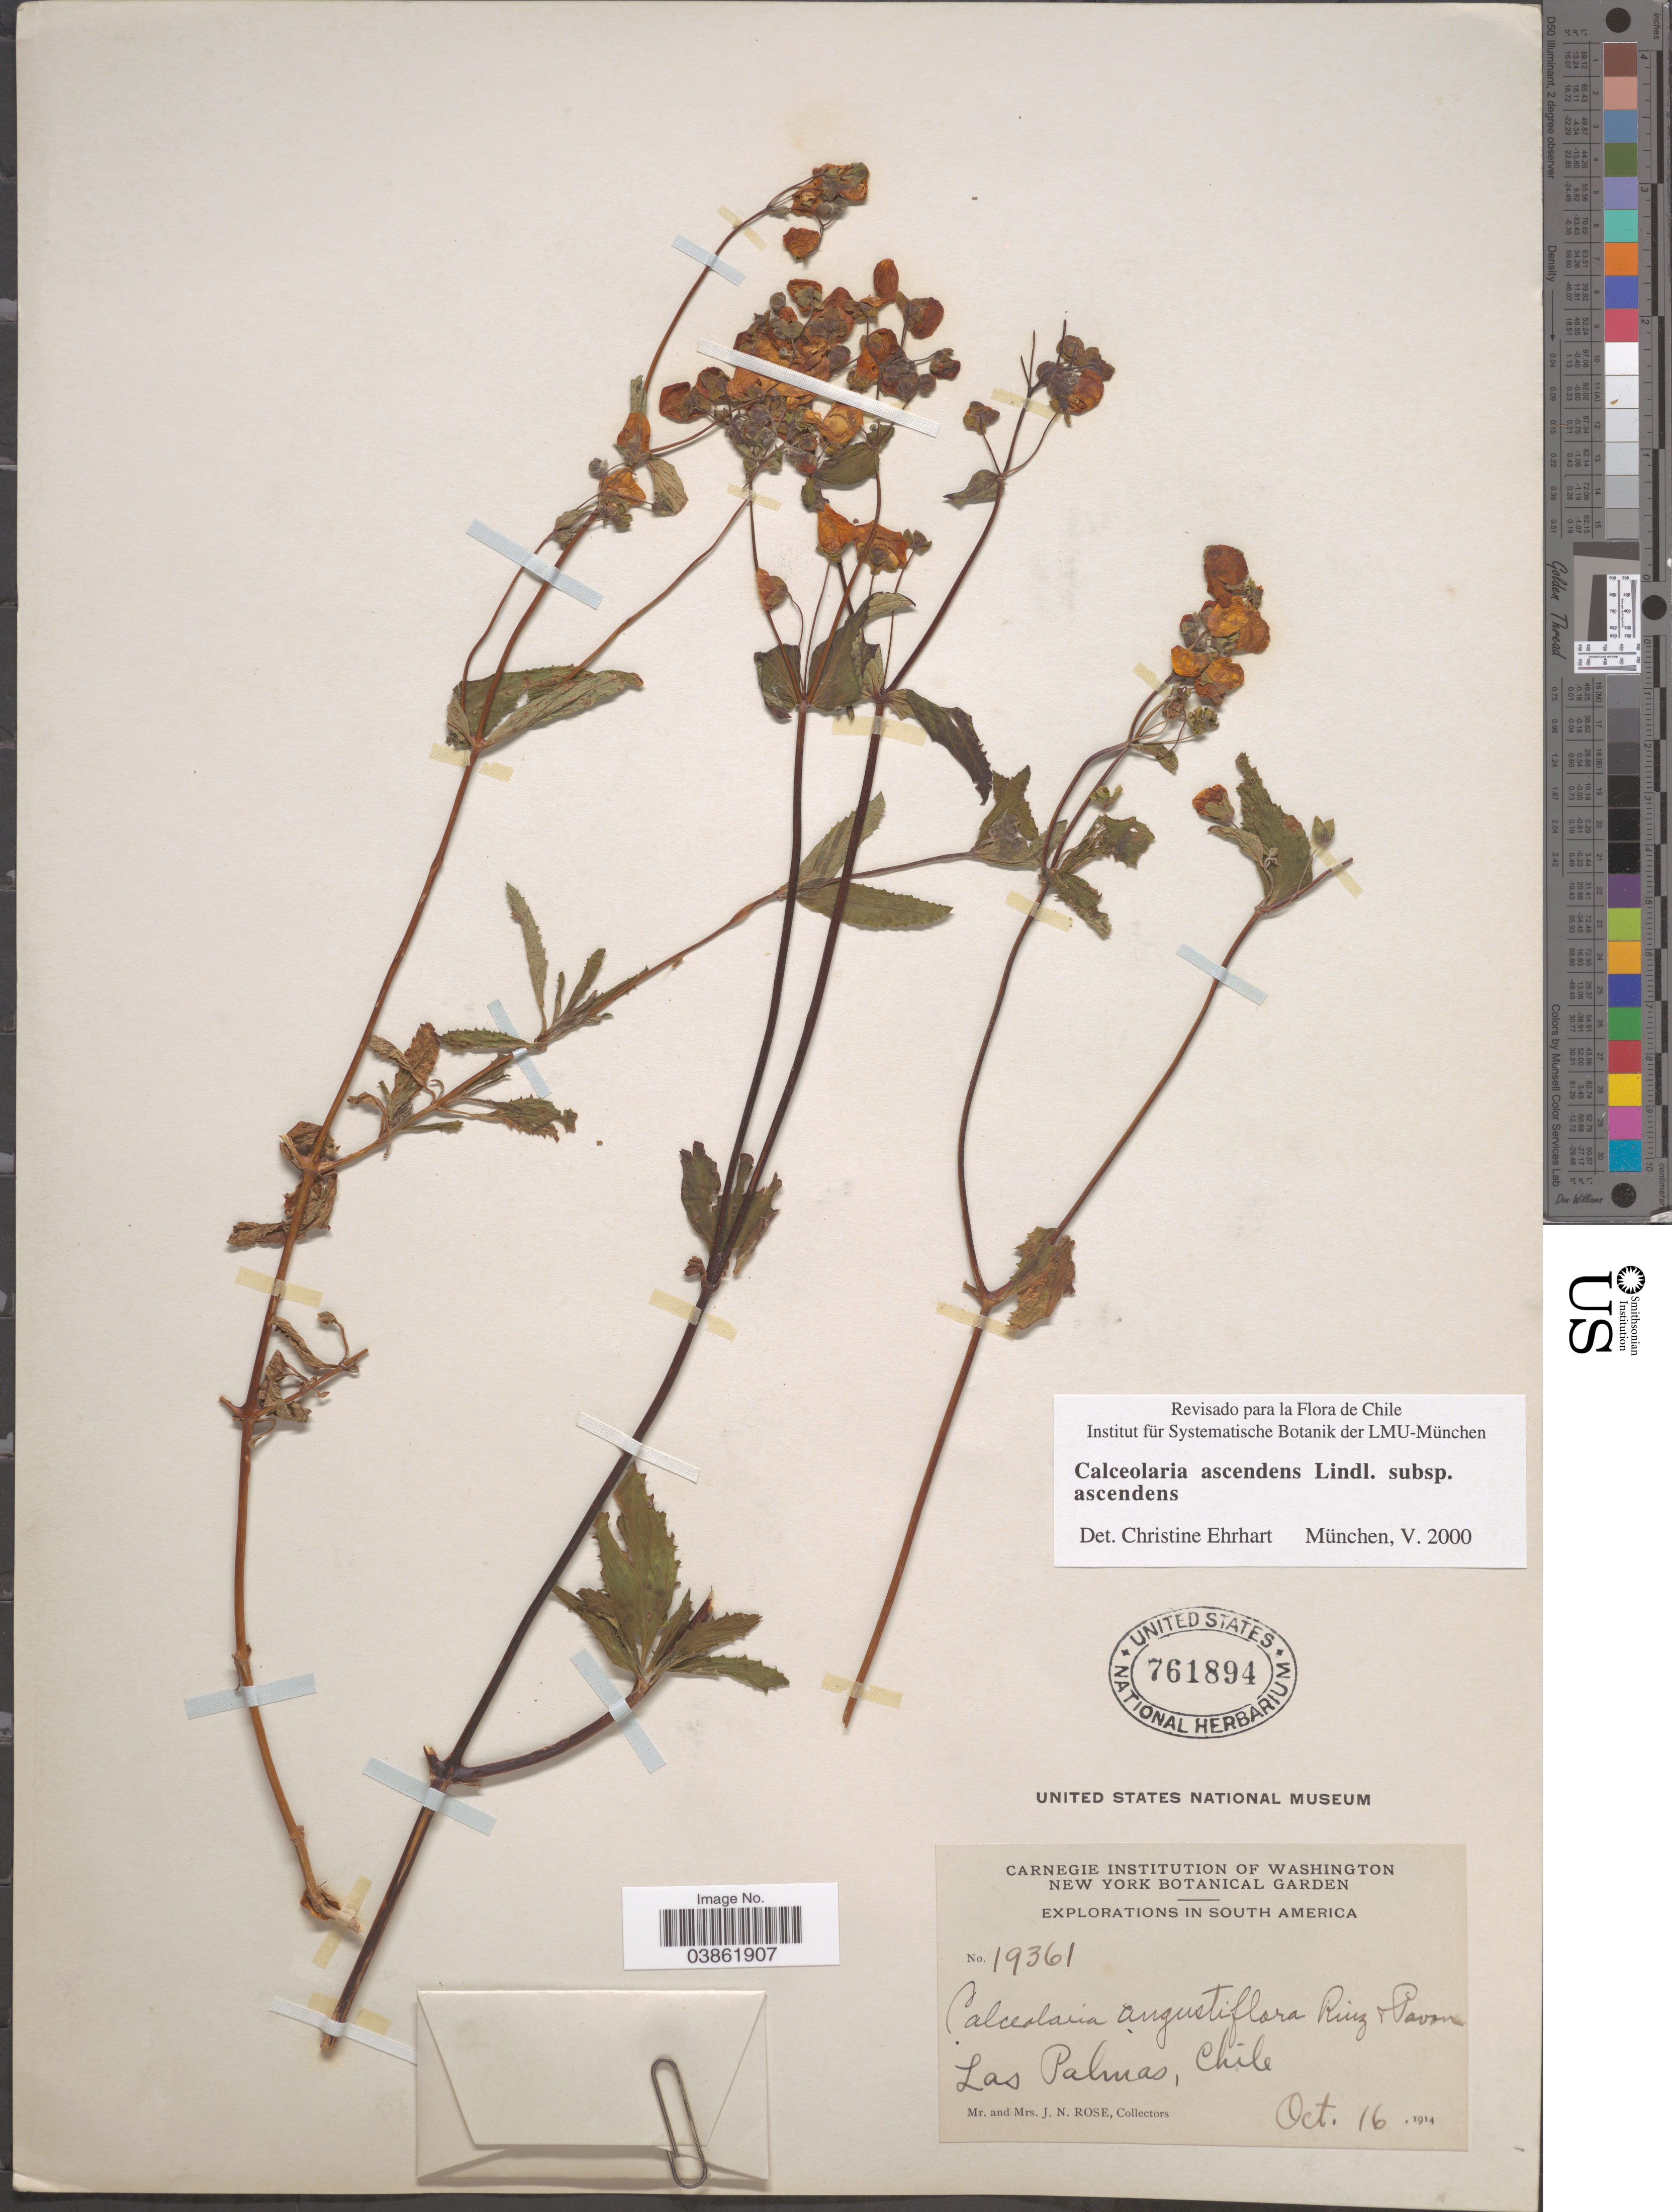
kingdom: Plantae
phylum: Tracheophyta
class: Magnoliopsida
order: Lamiales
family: Calceolariaceae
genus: Calceolaria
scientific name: Calceolaria ascendens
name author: Lindl.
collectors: J. N. Rose & L. B. Rose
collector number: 19361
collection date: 1914-10-16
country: Chile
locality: Las Palmas.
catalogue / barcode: US 761894